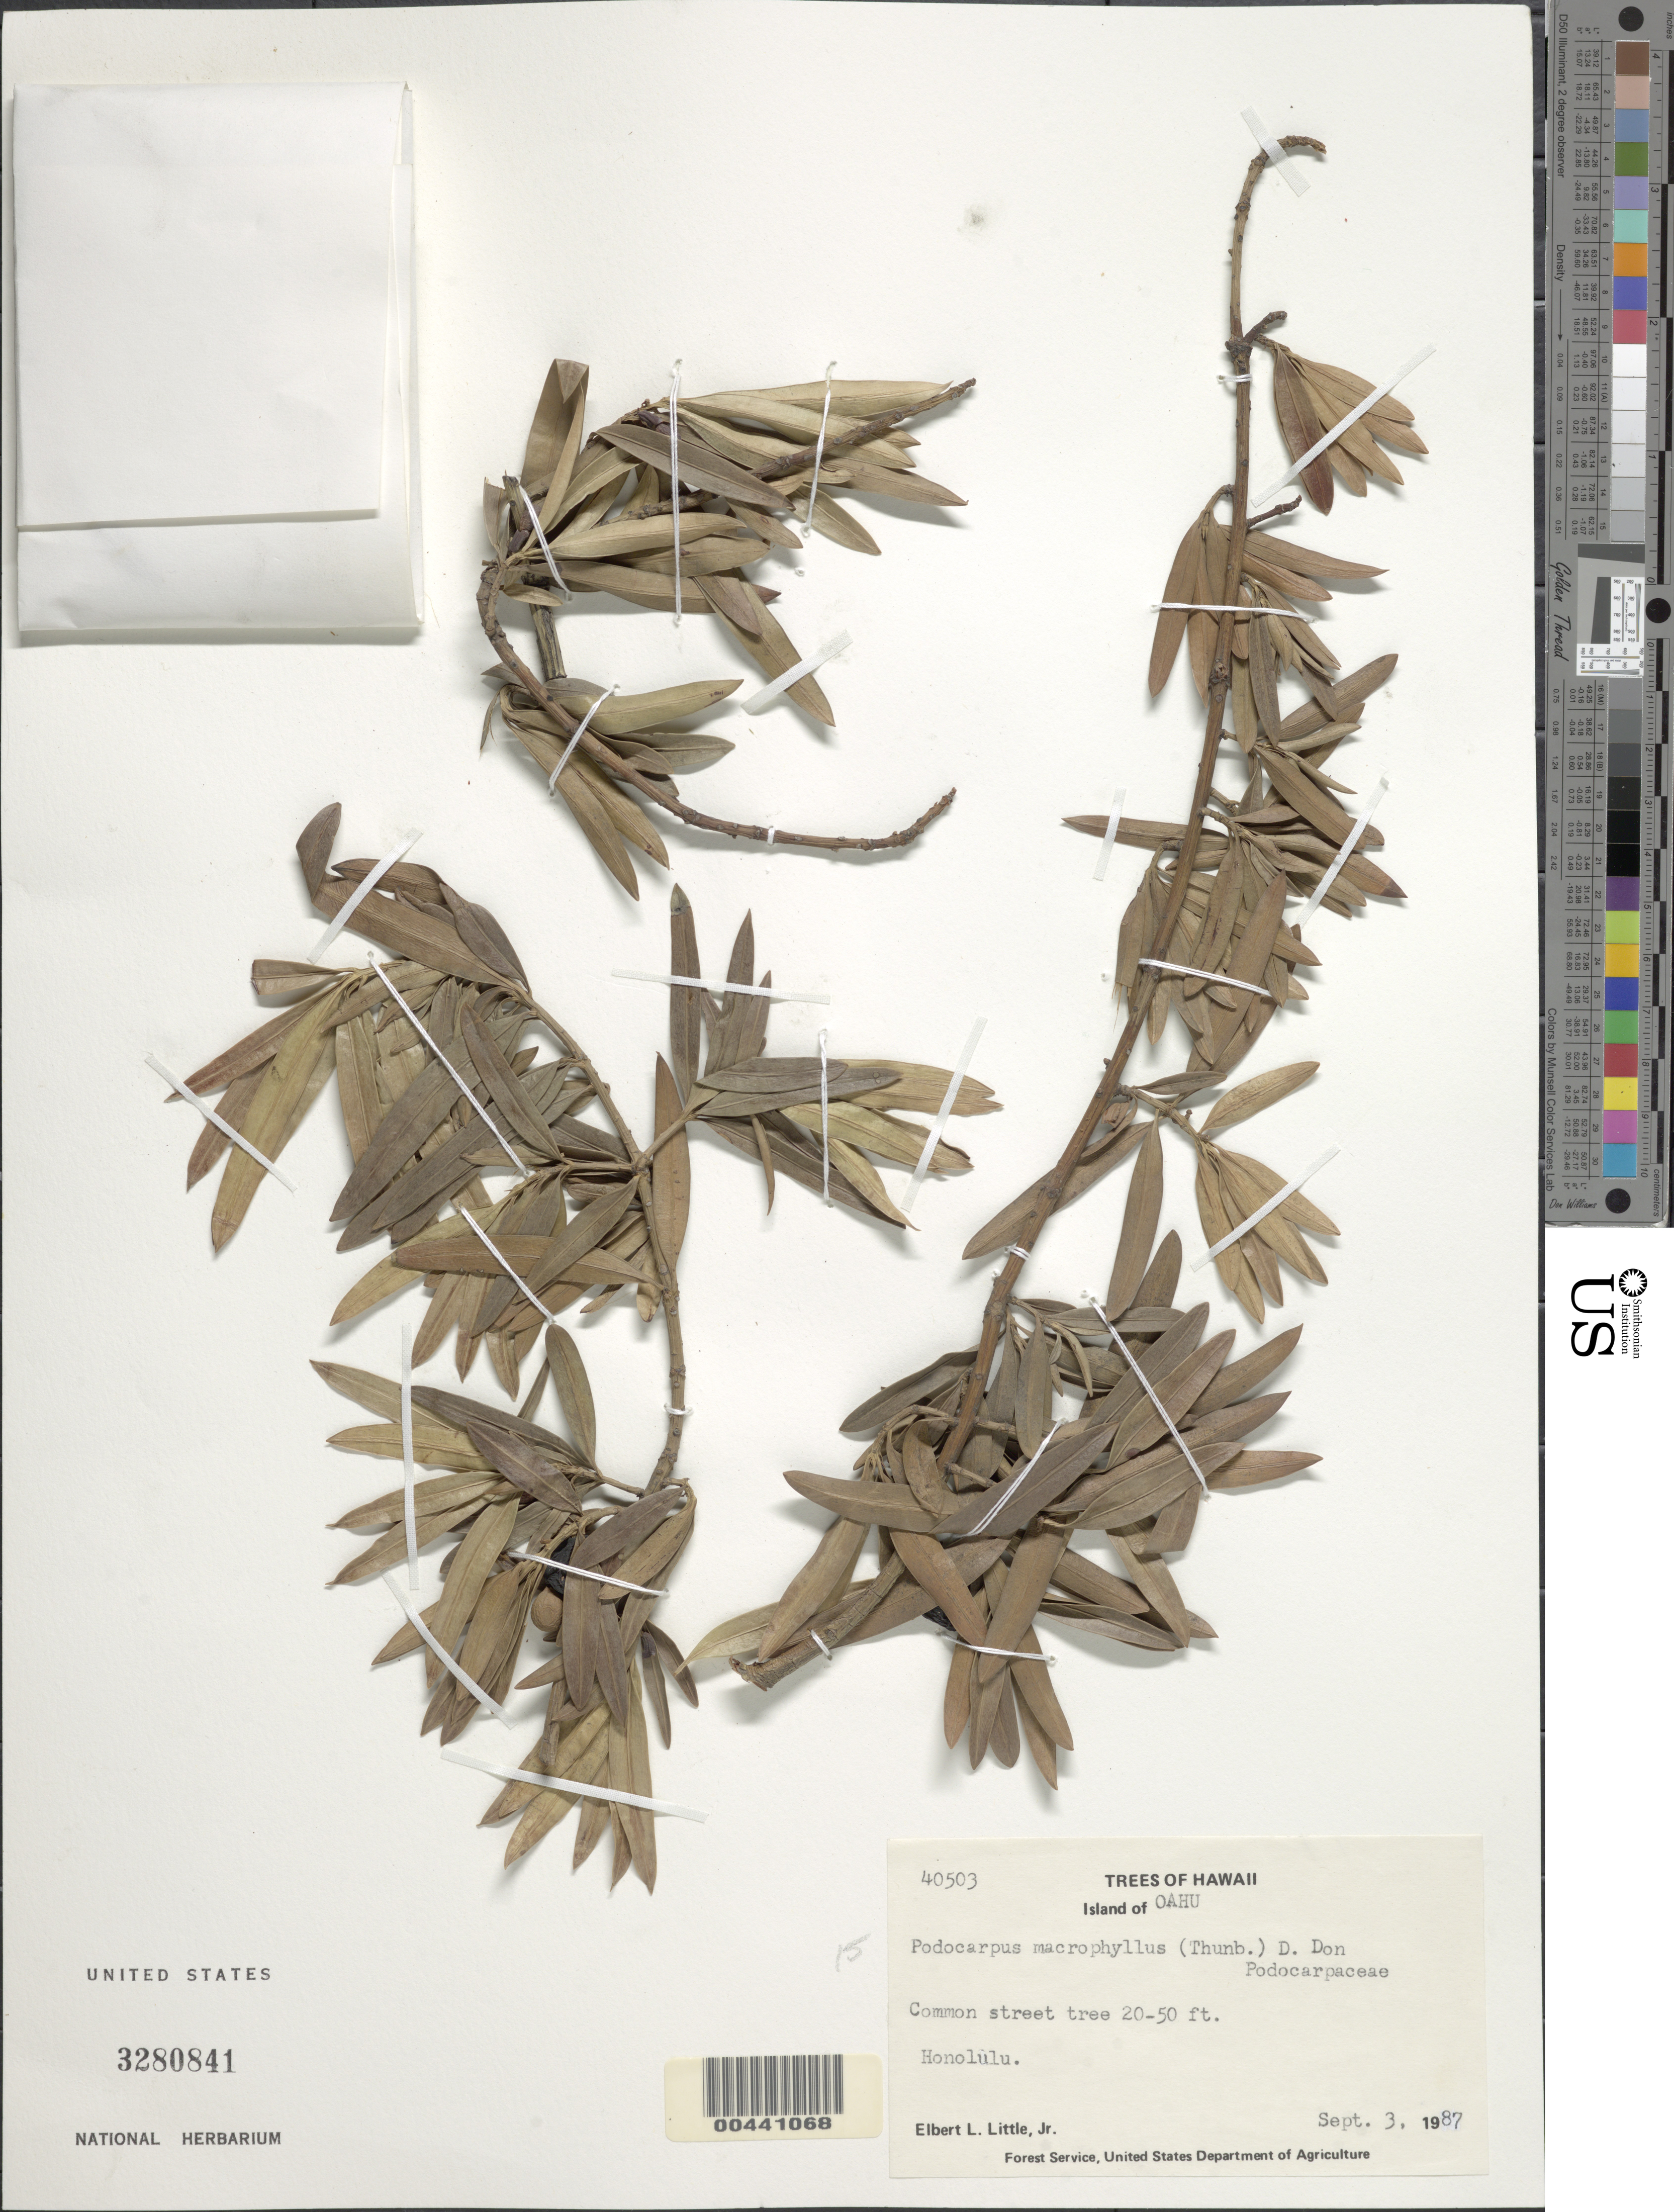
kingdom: Plantae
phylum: Tracheophyta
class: Pinopsida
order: Pinales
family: Podocarpaceae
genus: Podocarpus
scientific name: Podocarpus macrophyllus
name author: (Thunb.) Sweet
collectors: E. L. Little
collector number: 40503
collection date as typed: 3 Sep 1987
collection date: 1987-09-03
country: United States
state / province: Hawaii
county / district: Honolulu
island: Oahu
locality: Honolulu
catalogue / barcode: US 3280841